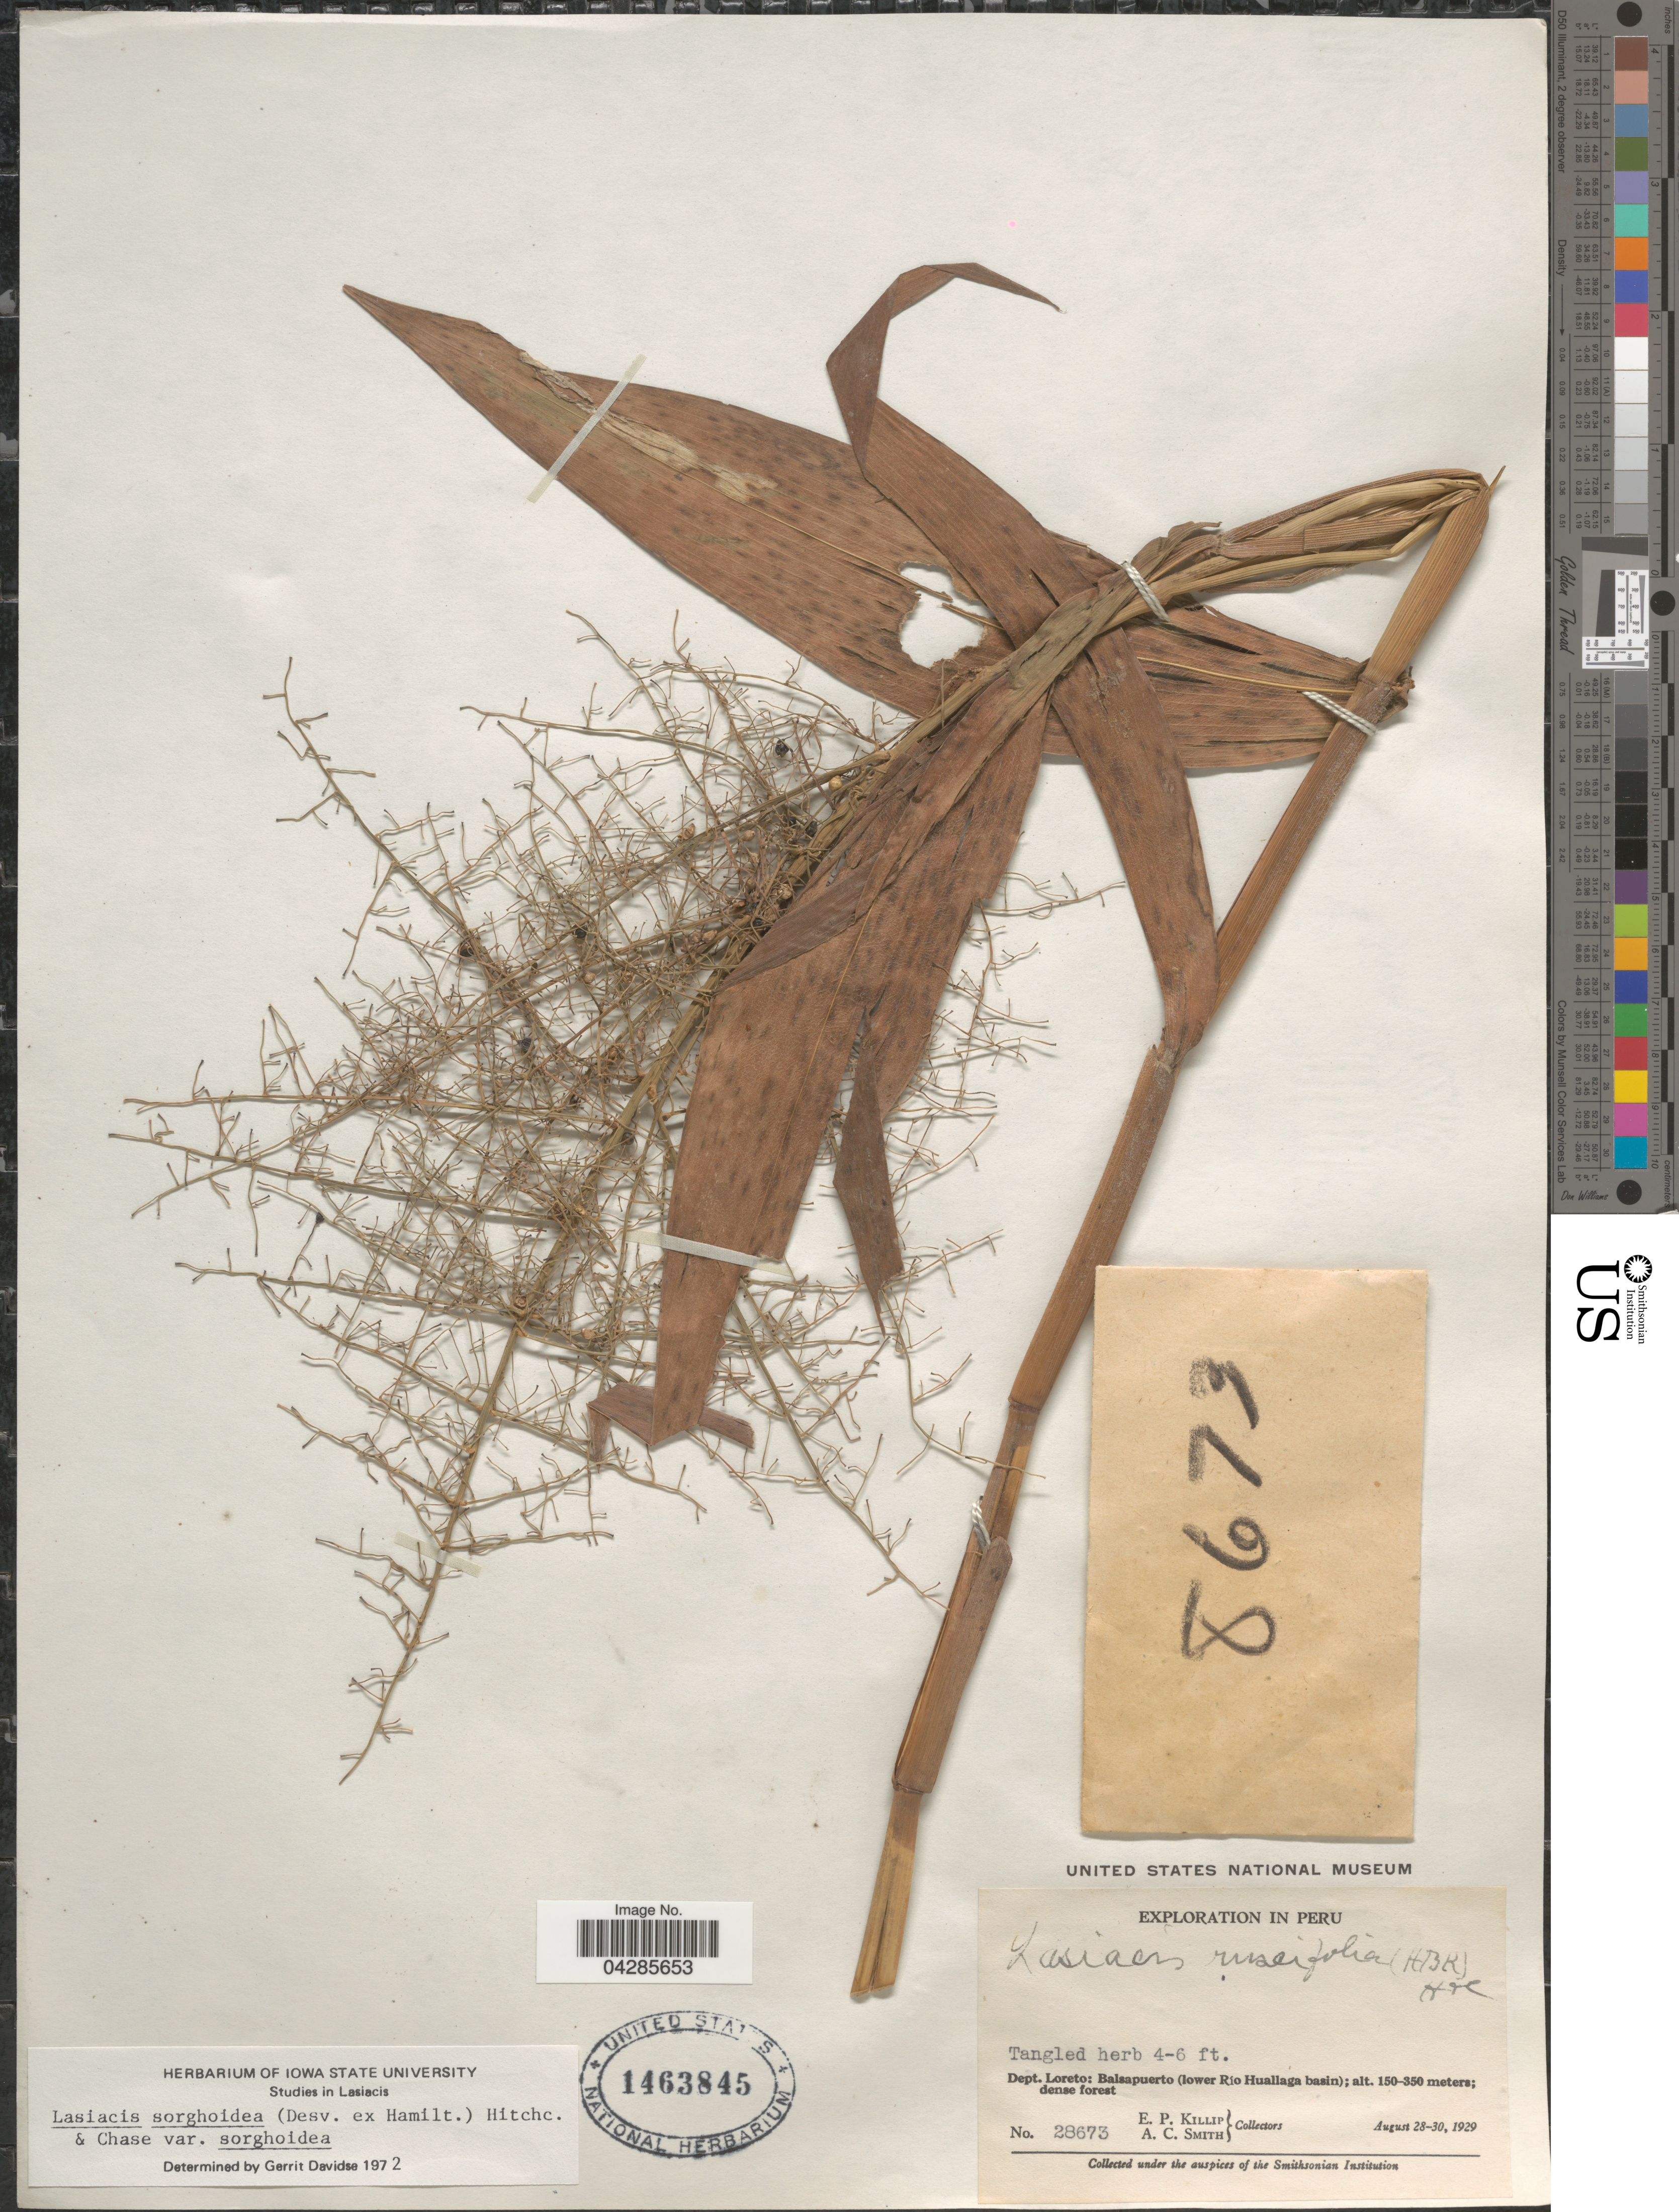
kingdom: Plantae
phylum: Tracheophyta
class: Liliopsida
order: Poales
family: Poaceae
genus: Lasiacis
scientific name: Lasiacis sorghoidea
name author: (Desv. ex Ham.) Hitchc. & Chase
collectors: E. P. Killip & A. C. Smith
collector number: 28673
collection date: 1929-08-28/1929-08-30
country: Peru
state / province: Loreto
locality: Exploration in Peru. Dept. Loreto: Balsapuerto (lower Río Huallaga basin).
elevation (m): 150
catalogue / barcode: US 1463845